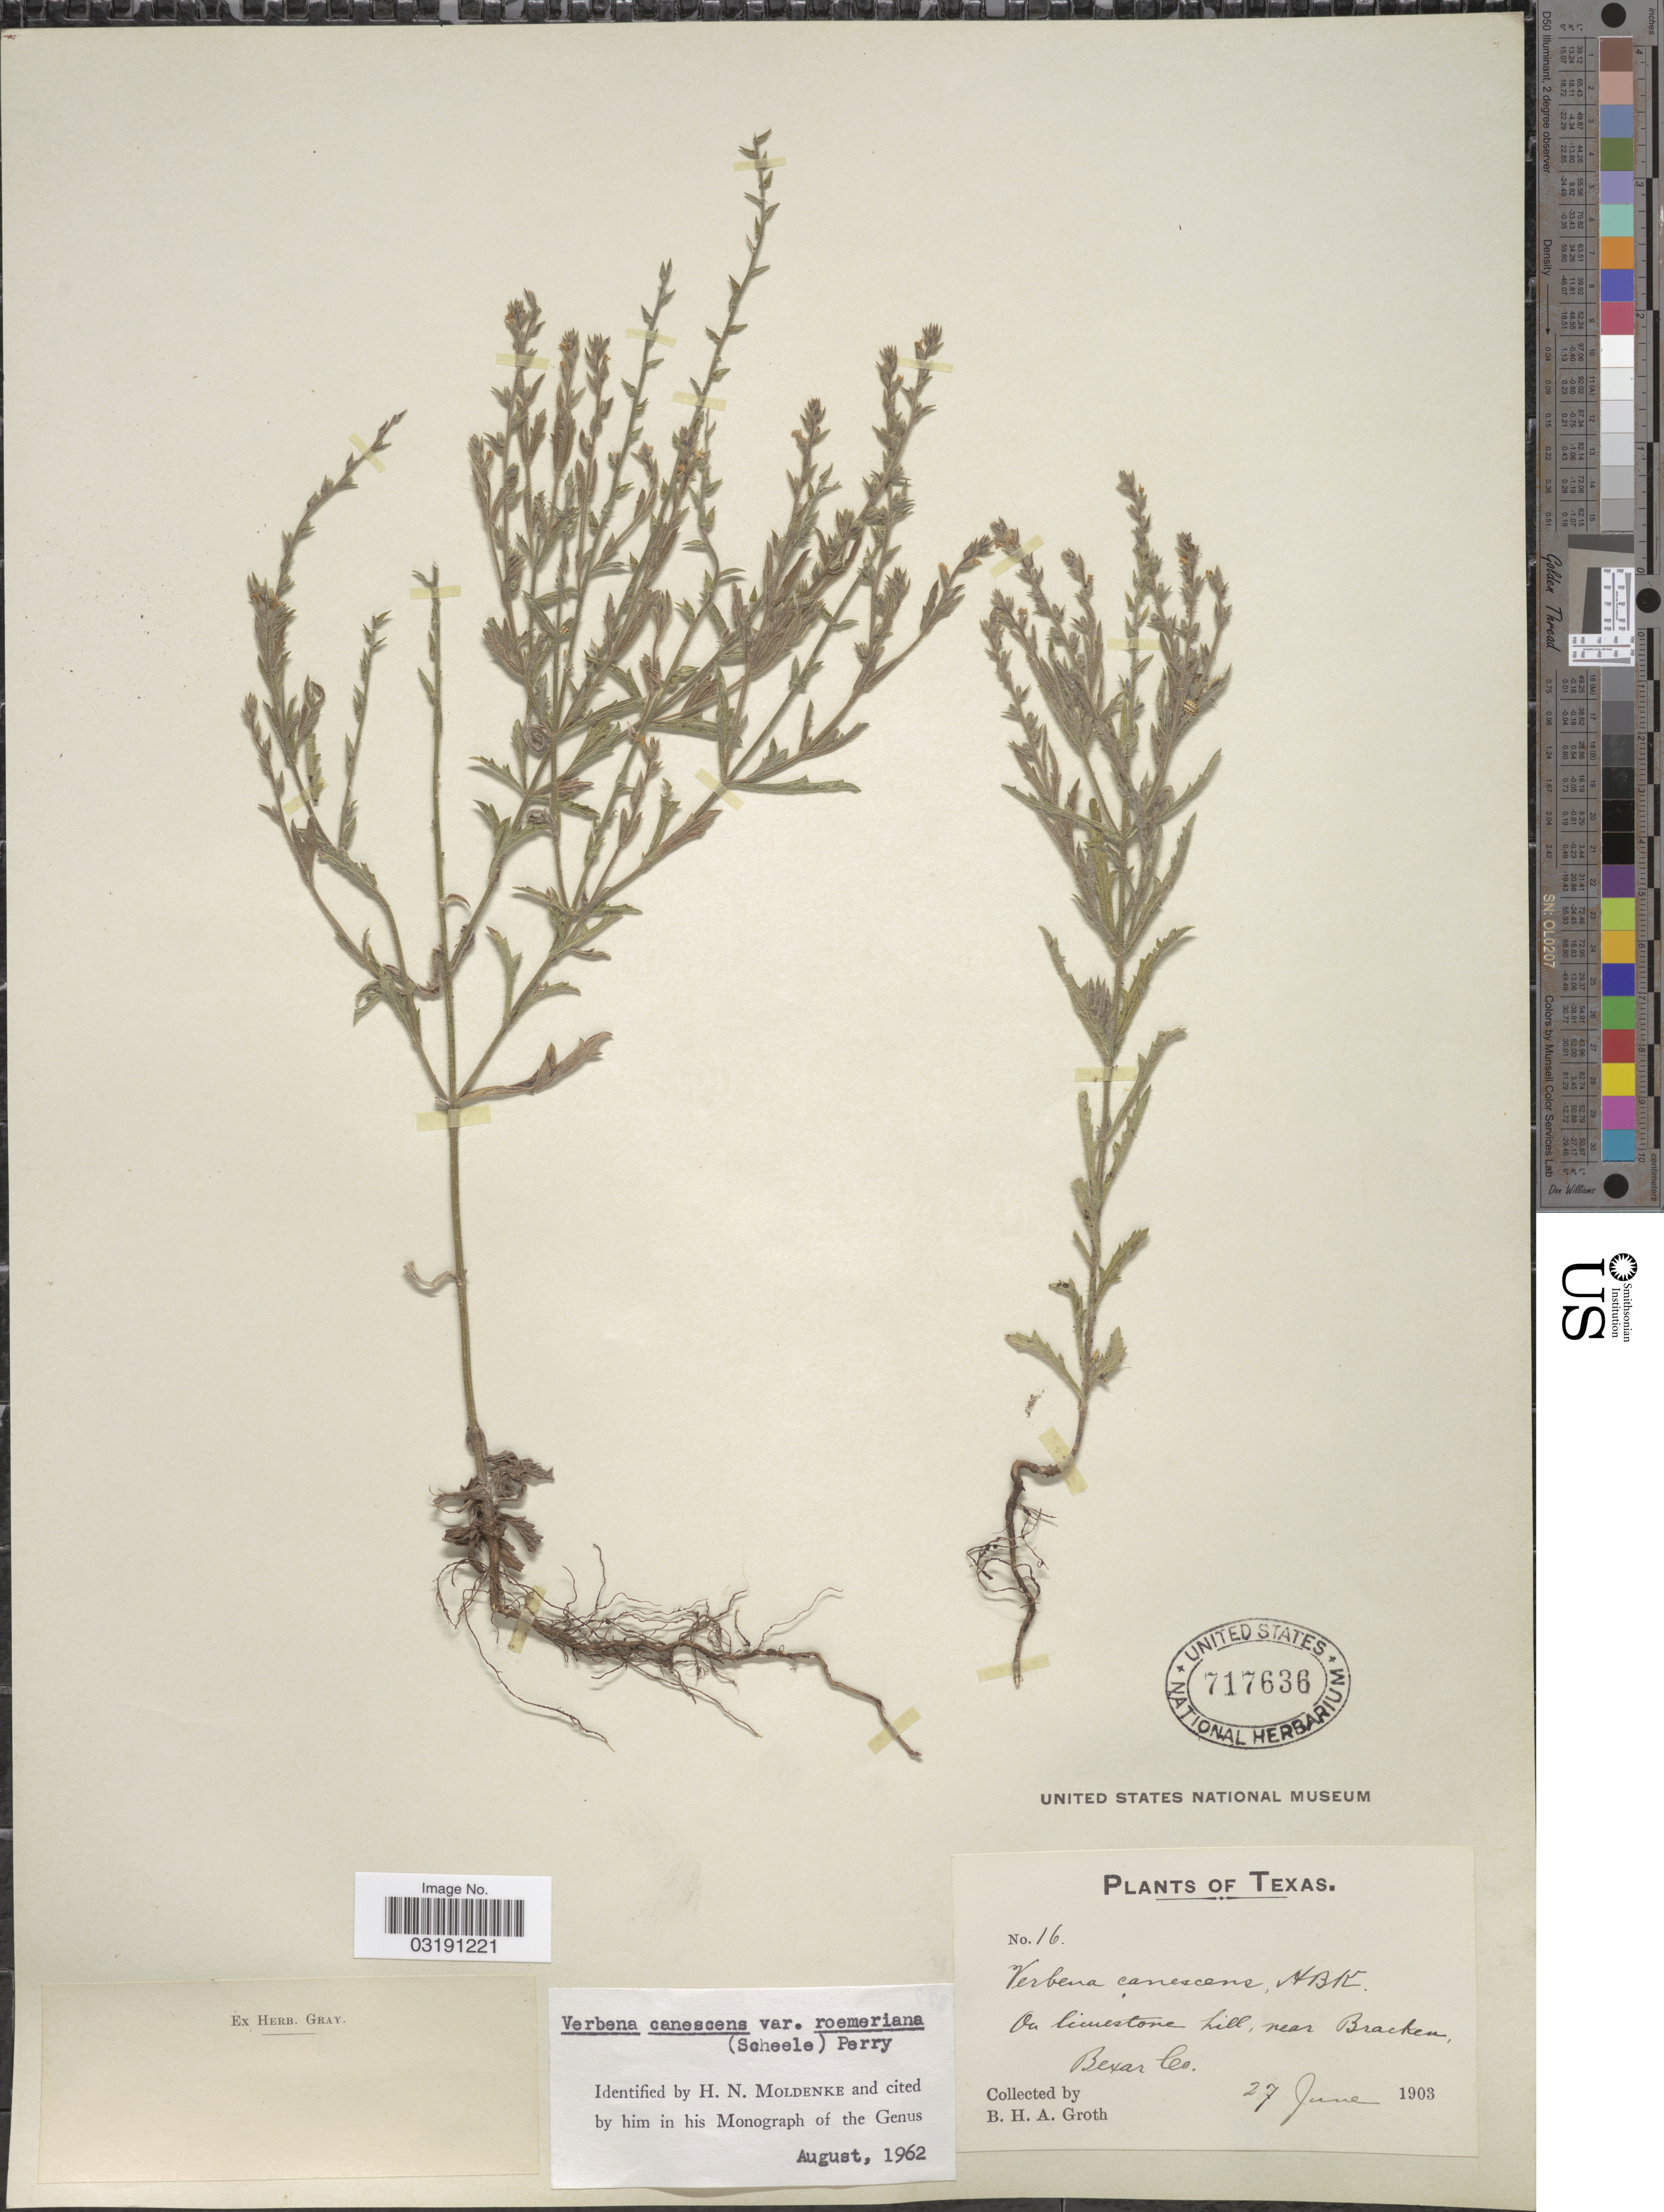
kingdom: Plantae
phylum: Tracheophyta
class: Magnoliopsida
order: Lamiales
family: Verbenaceae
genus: Verbena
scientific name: Verbena canescens var. roemeriana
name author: (Scheele) L.M. Perry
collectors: B. Groth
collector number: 16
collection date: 1903-06-27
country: United States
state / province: Texas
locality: On limestone hill, near Bracken, Bexar Co.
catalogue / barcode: US 717636